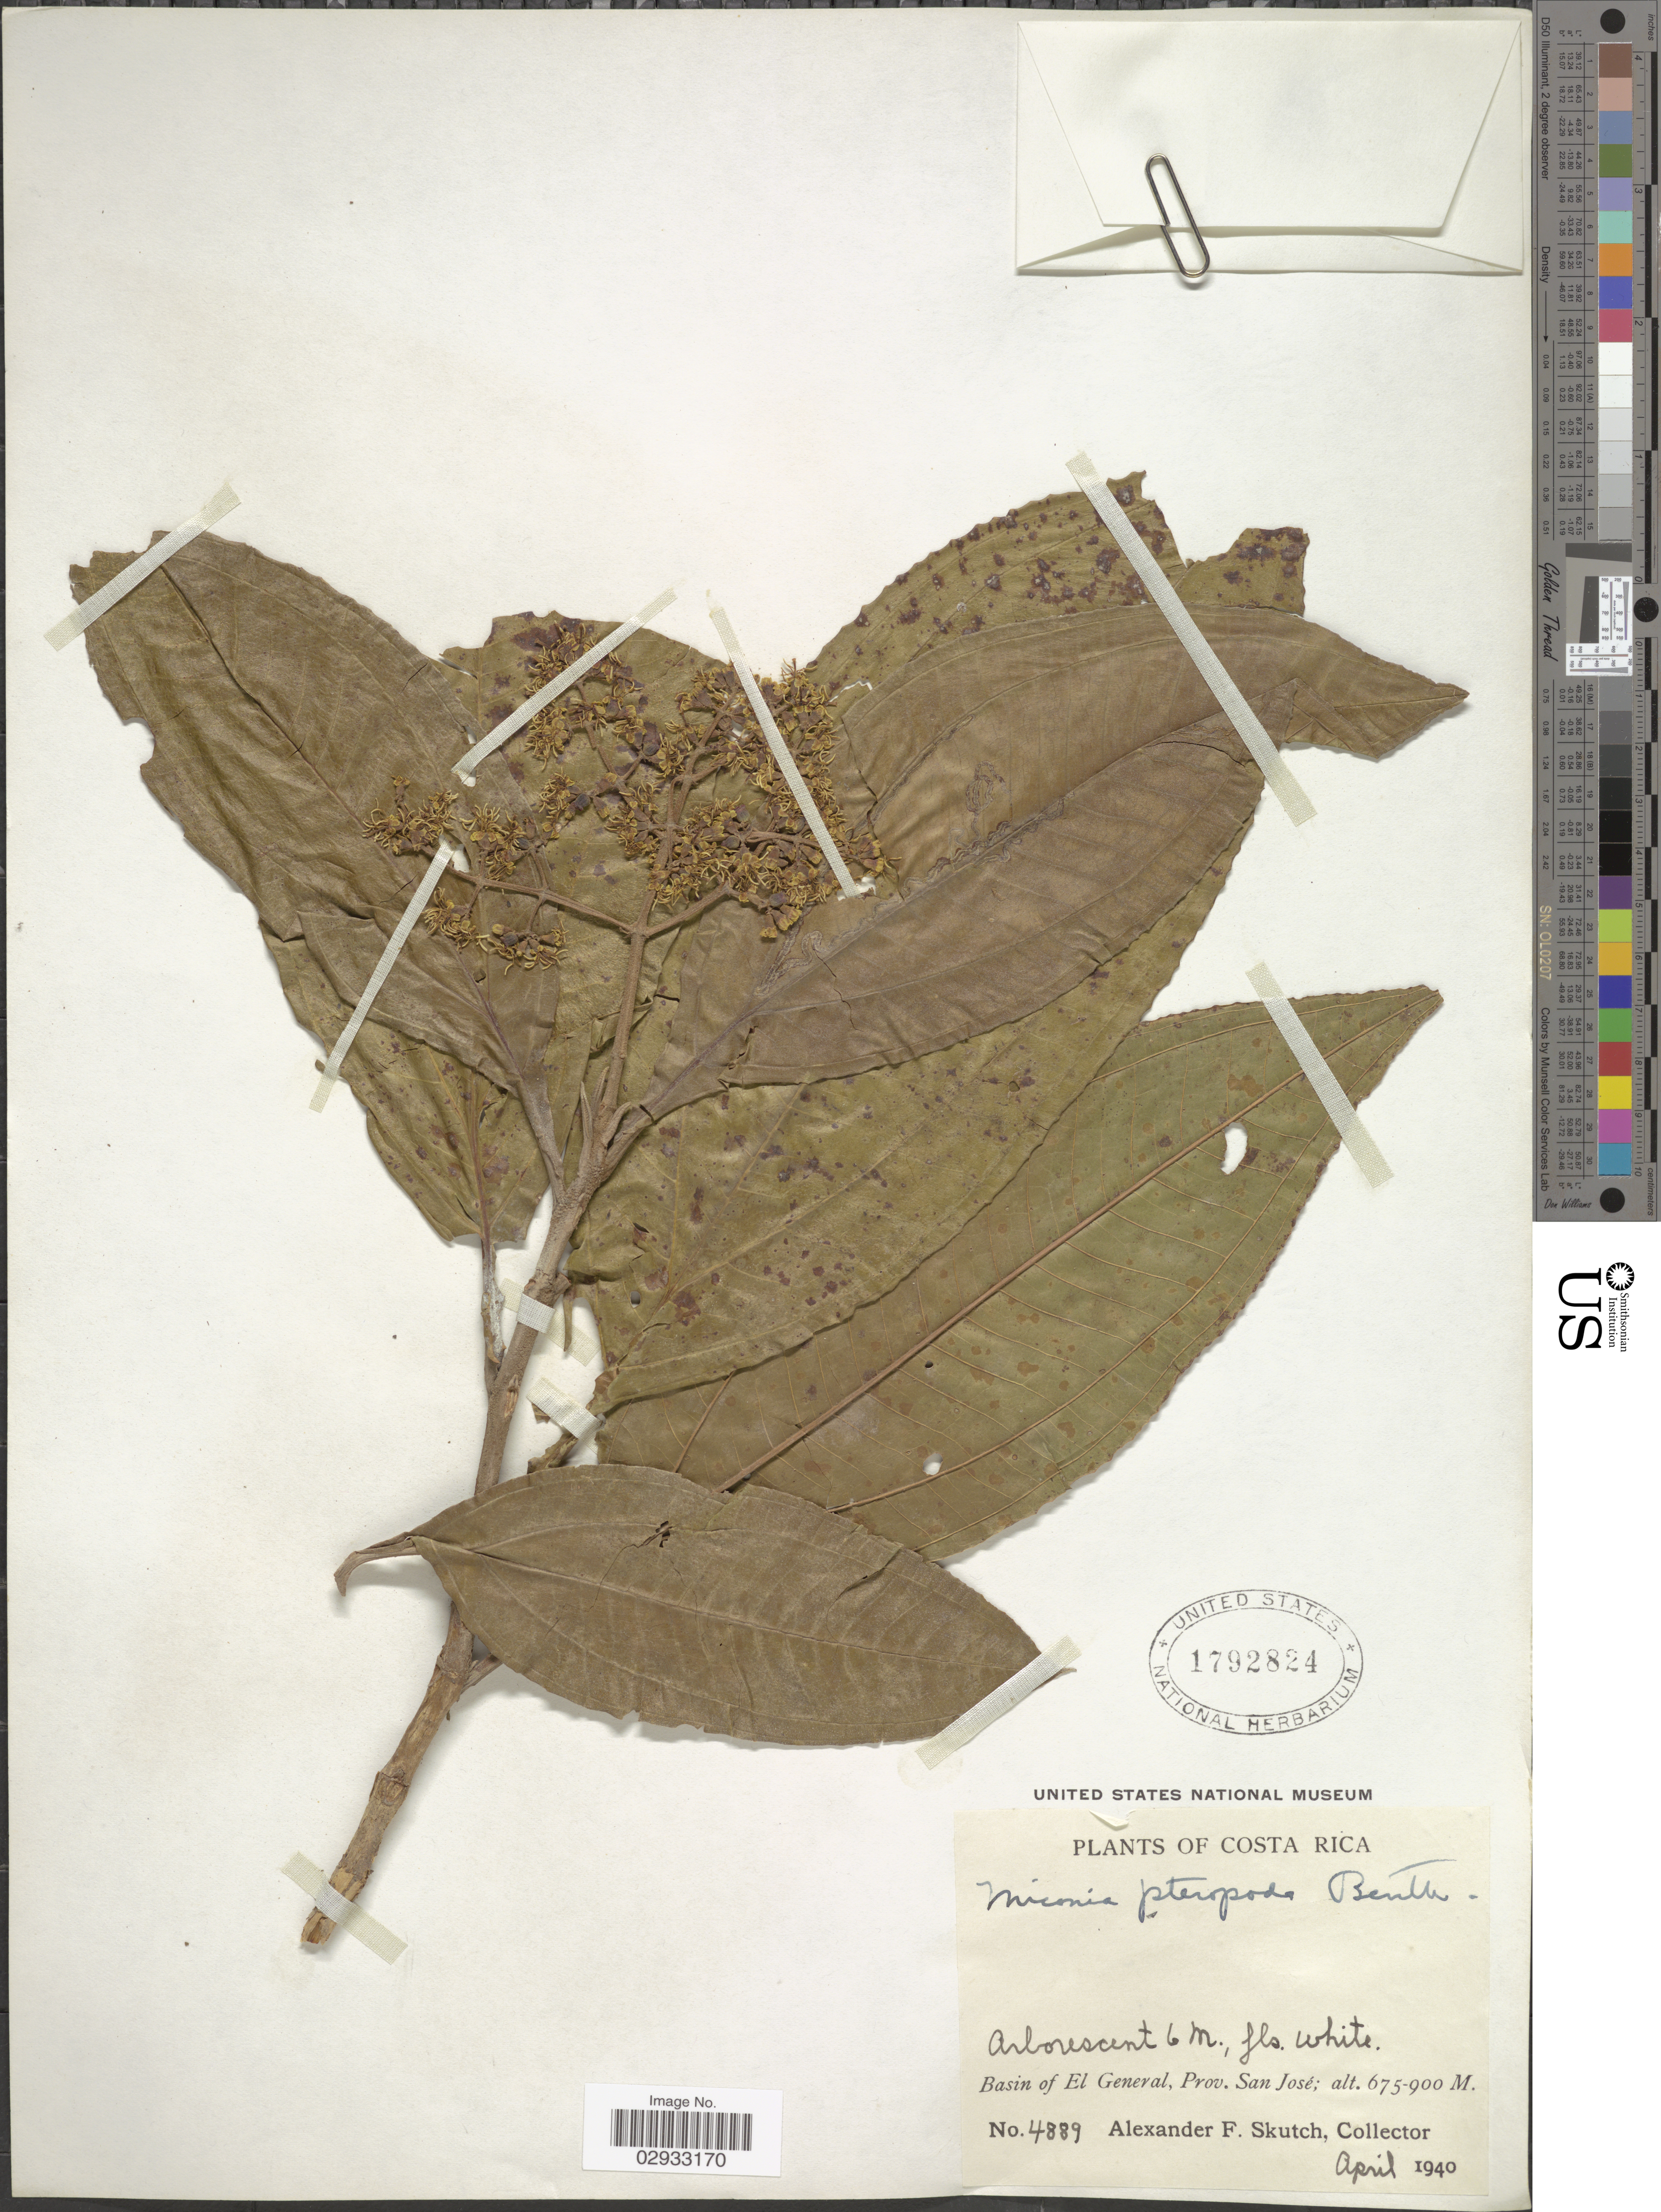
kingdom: Plantae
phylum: Tracheophyta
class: Magnoliopsida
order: Myrtales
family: Melastomataceae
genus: Miconia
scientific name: Miconia pteropoda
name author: Benth.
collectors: A. F. Skutch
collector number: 4889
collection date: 1940-04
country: Costa Rica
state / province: San José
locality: Basin of El General, Prov. San José.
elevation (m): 675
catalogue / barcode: US 1792824